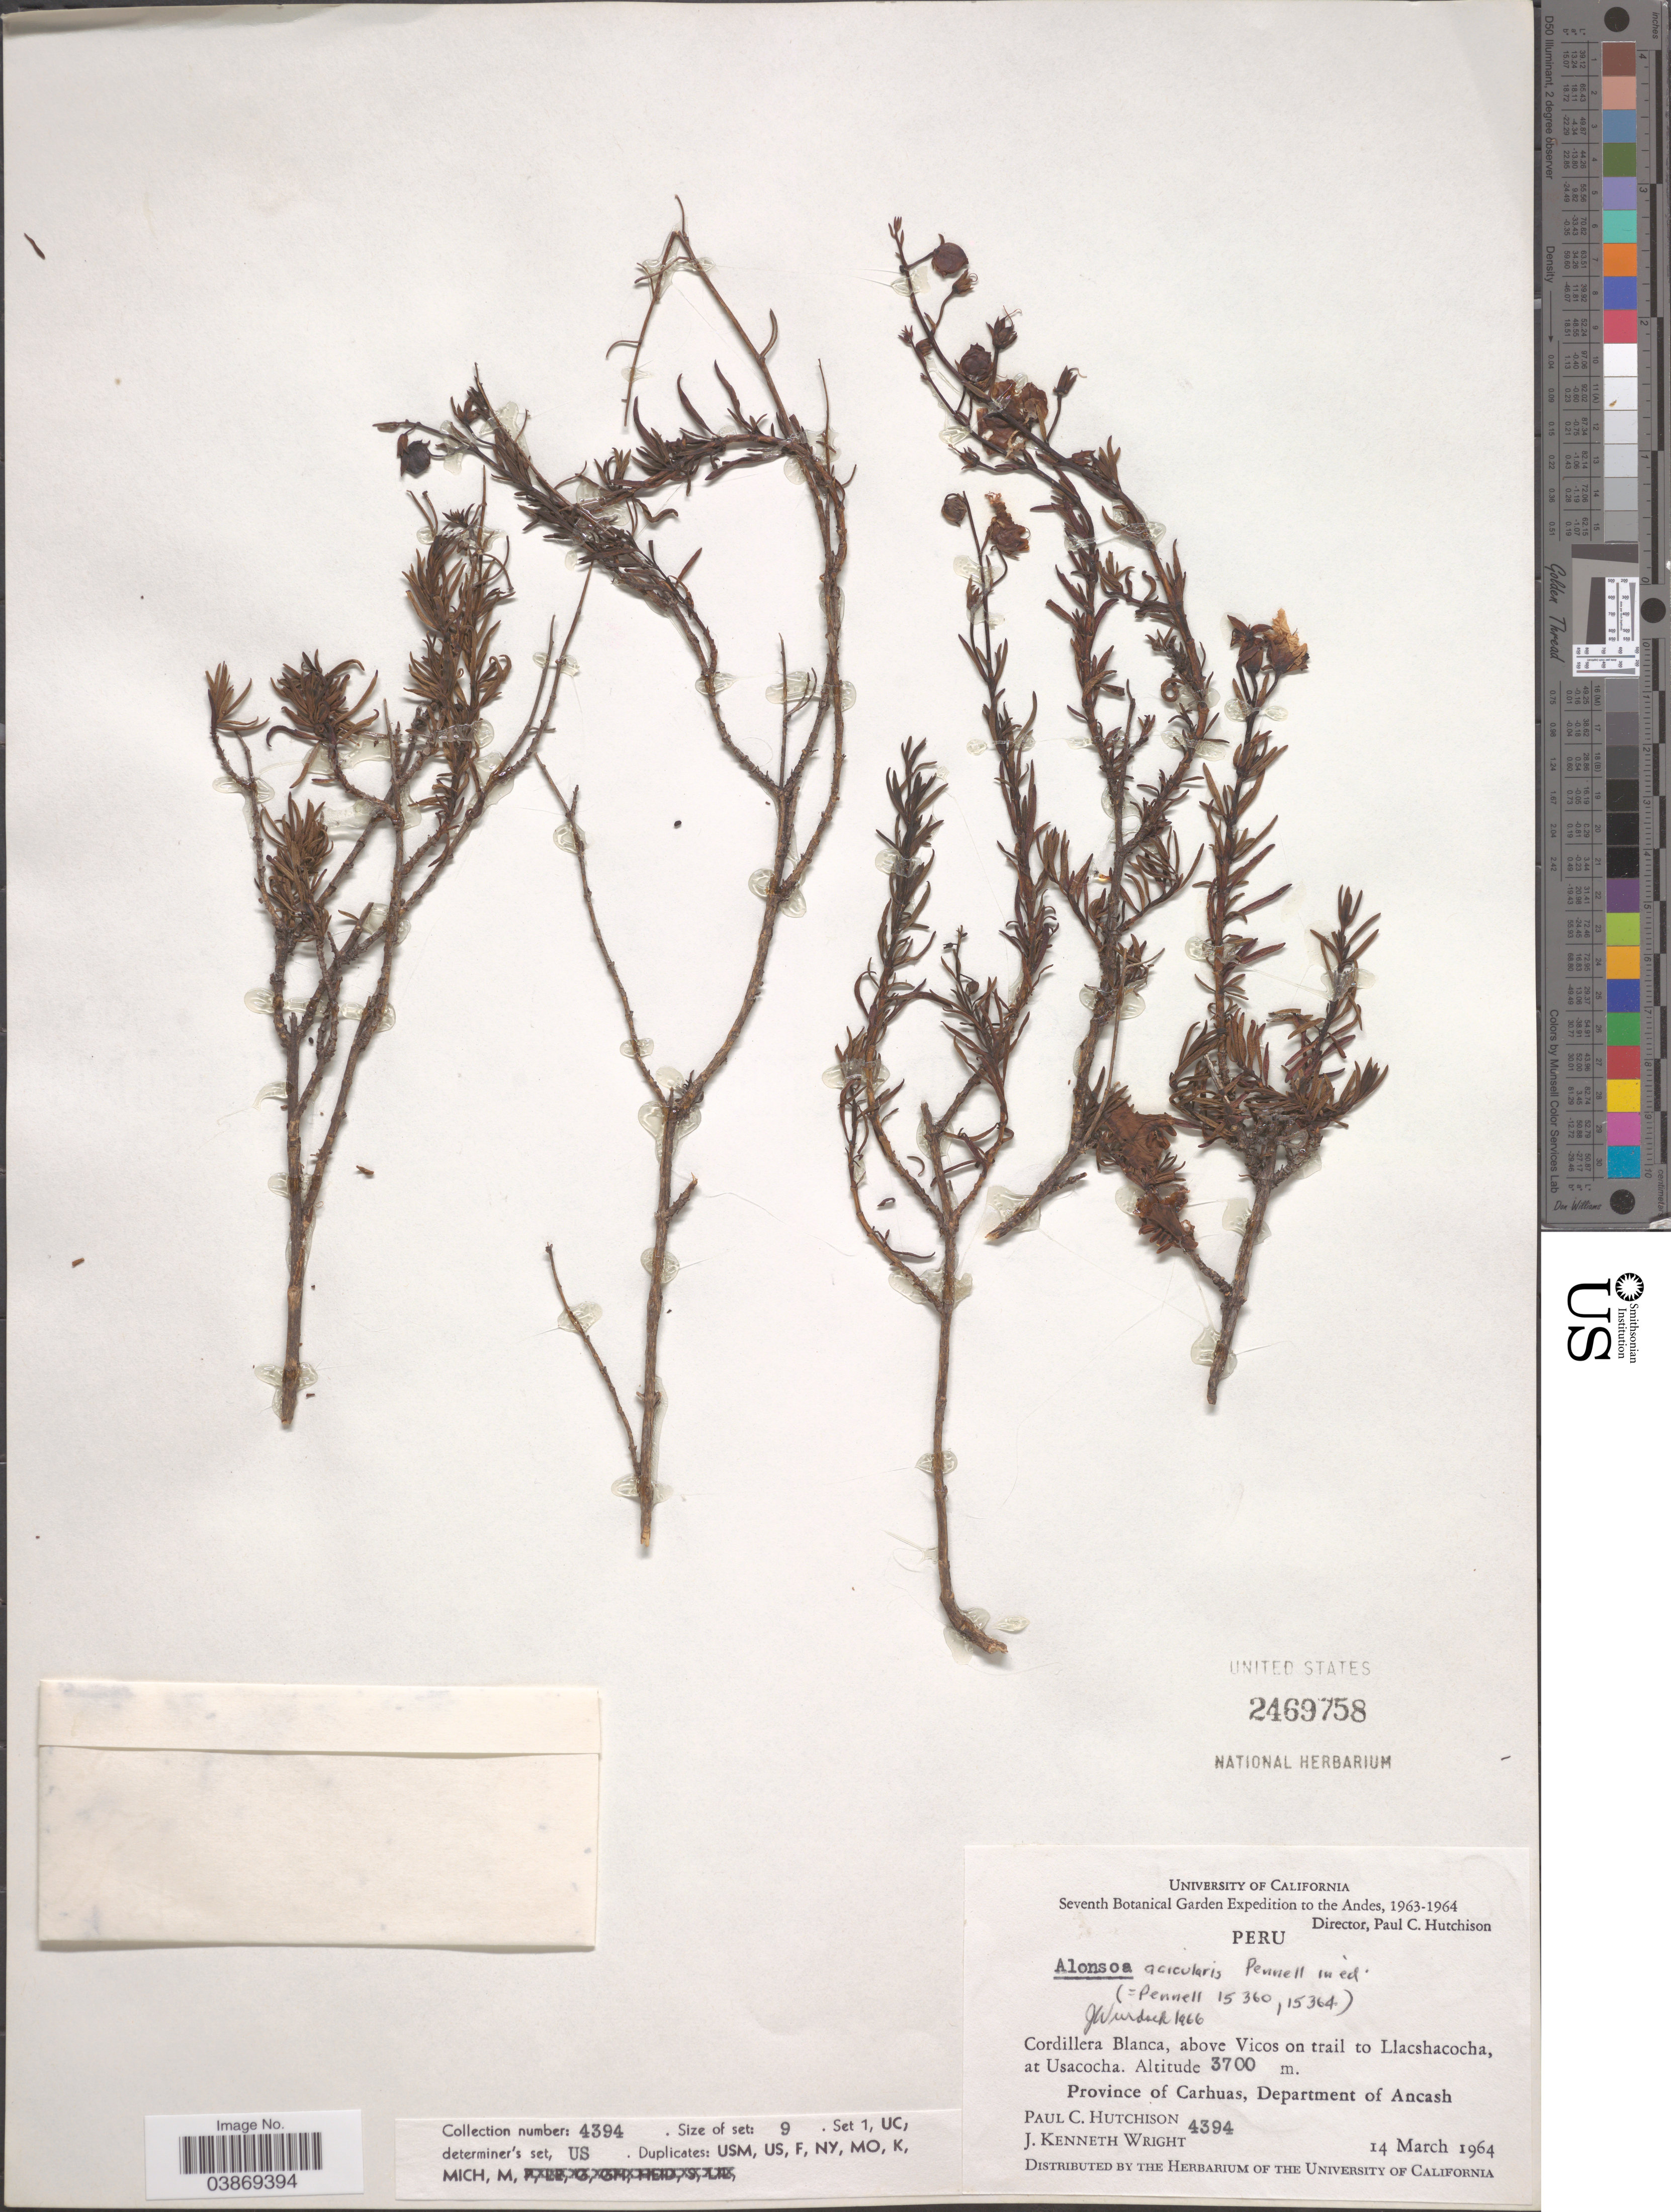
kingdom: Plantae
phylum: Tracheophyta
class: Magnoliopsida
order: Lamiales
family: Scrophulariaceae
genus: Alonsoa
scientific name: Alonsoa acicularis Pennell sp. nov. ined.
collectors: P. C. Hutchison & J. K. Wright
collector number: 4394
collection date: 1964-03-14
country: Peru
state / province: Ancash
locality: Cordillera Blanca, above Vicos on trail to Llacshacocha, at Usacocha. Province of Carhuas, Department of Ancash.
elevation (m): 3700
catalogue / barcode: US 2469758